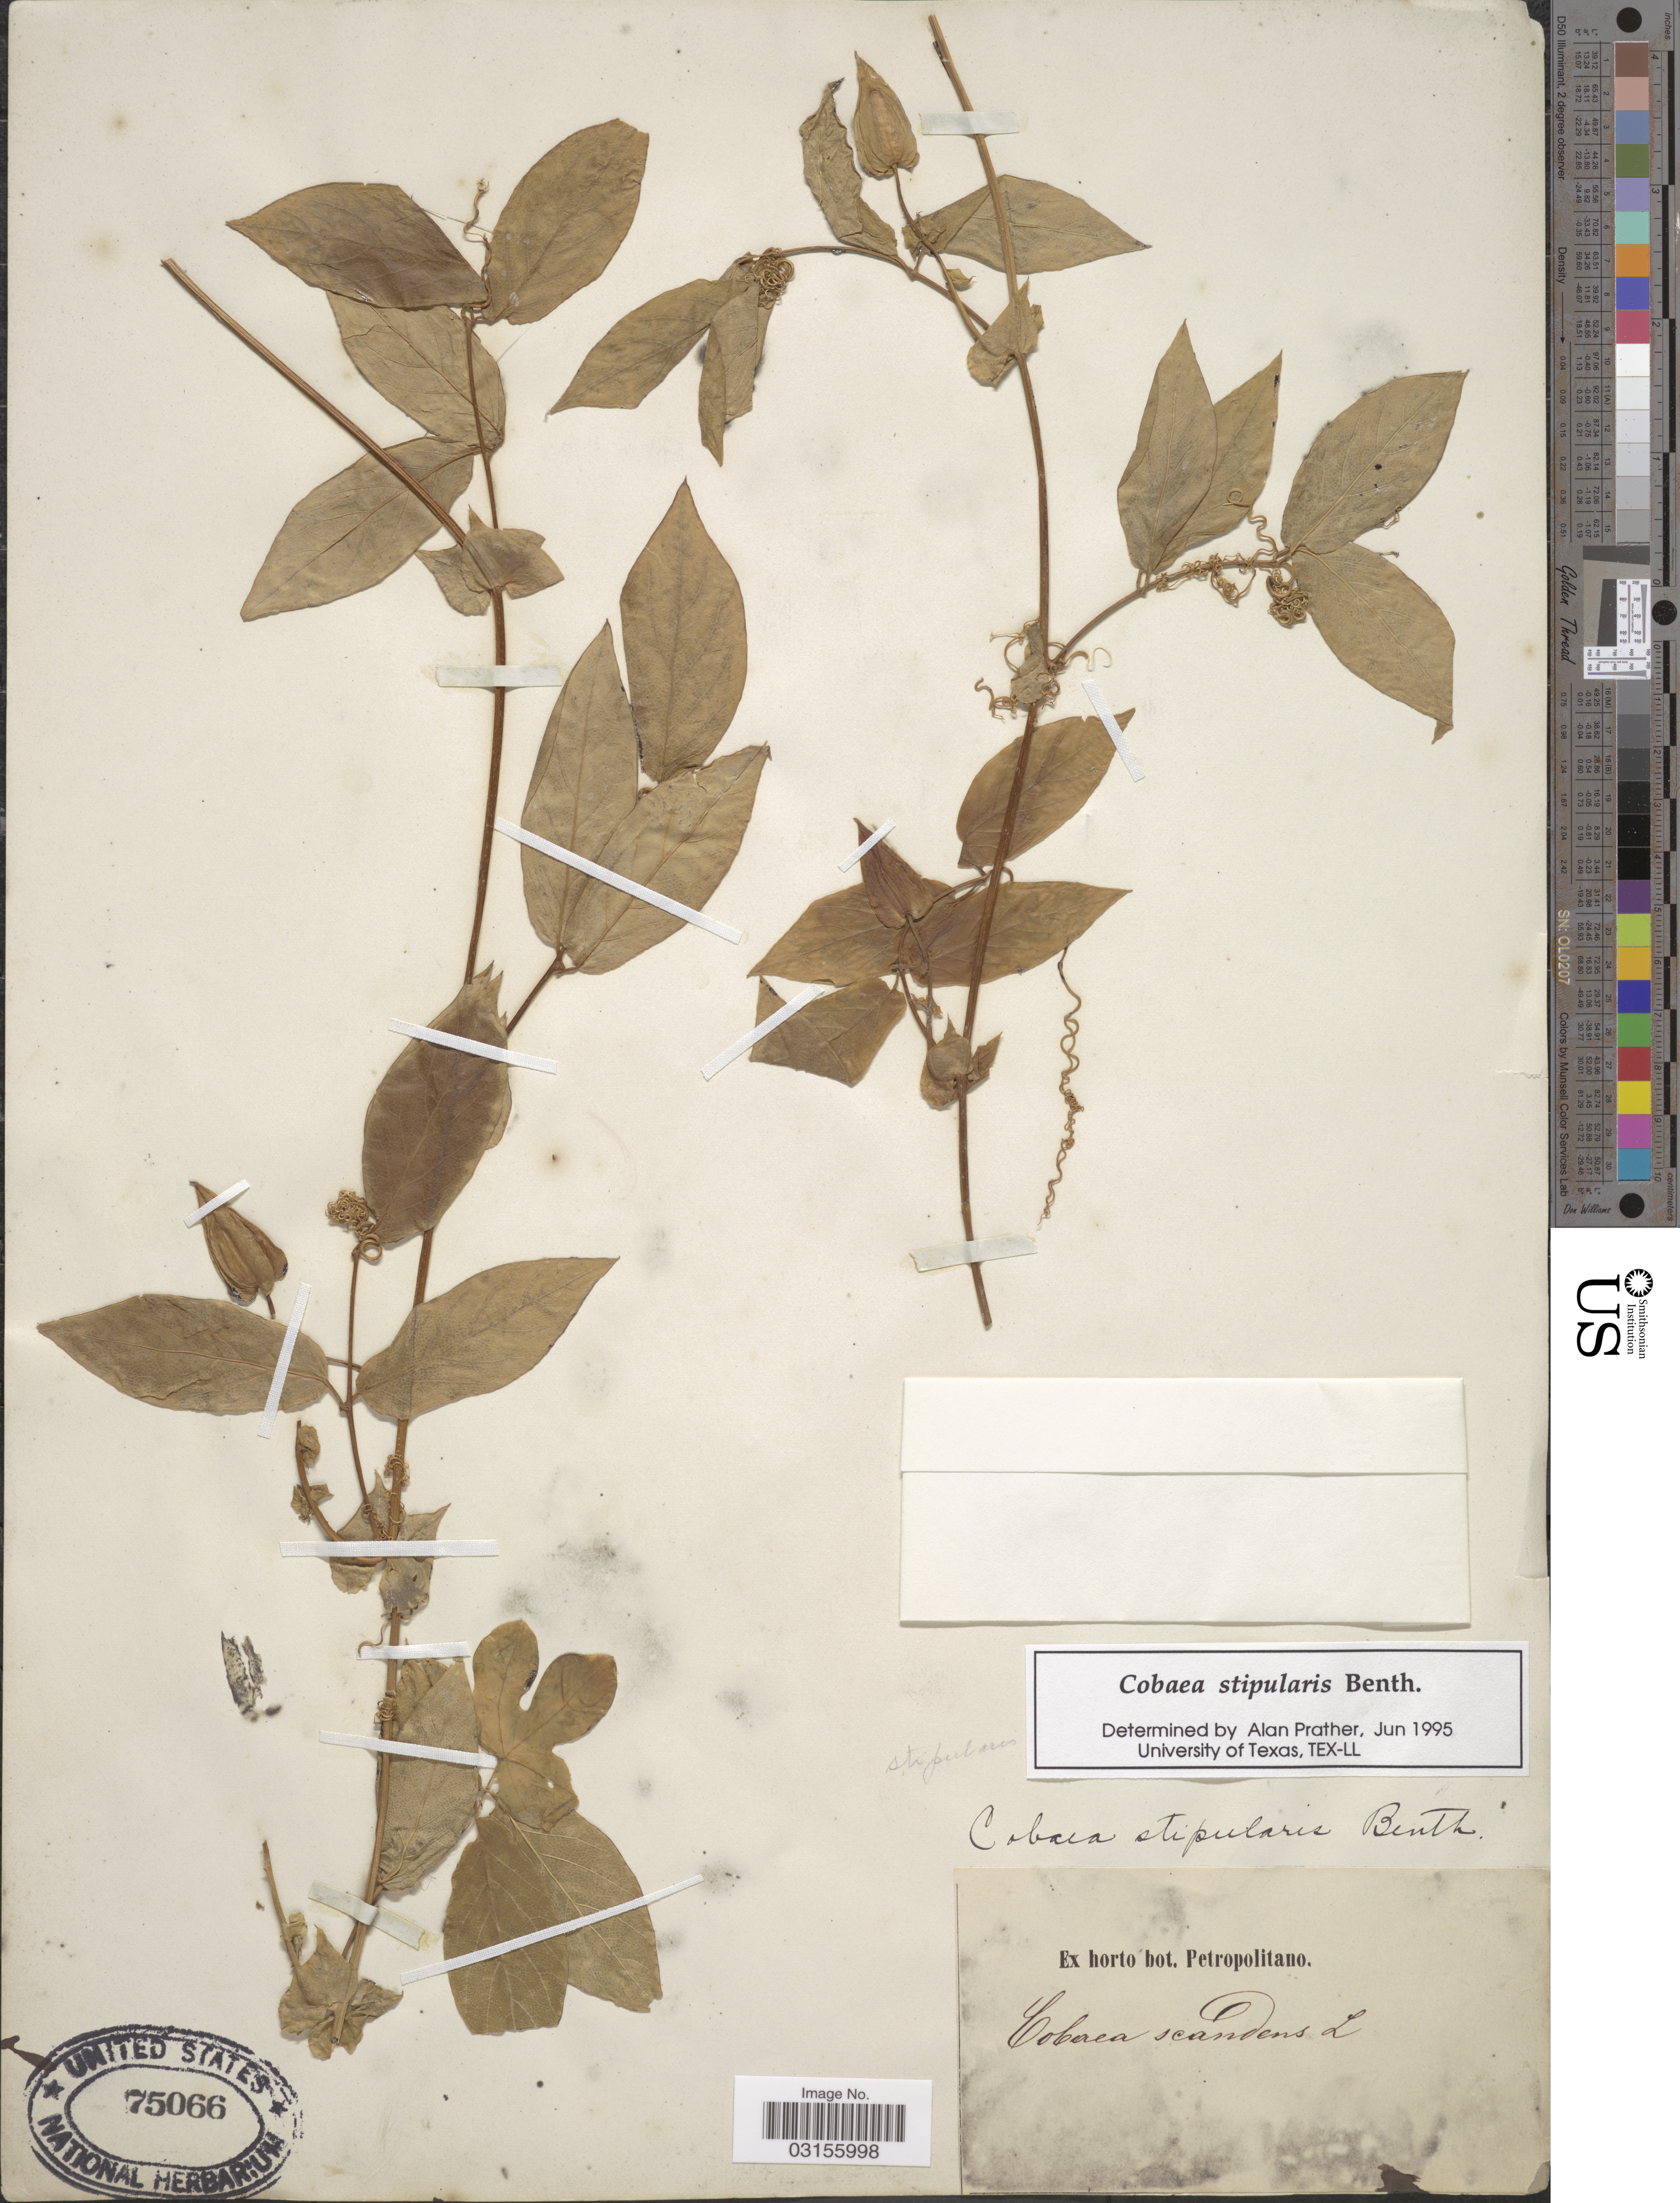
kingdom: Plantae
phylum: Tracheophyta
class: Magnoliopsida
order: Ericales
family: Polemoniaceae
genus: Cobaea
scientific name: Cobaea stipularis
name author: Benth.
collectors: ex Horto Bot. Petropolitano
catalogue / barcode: US 75066